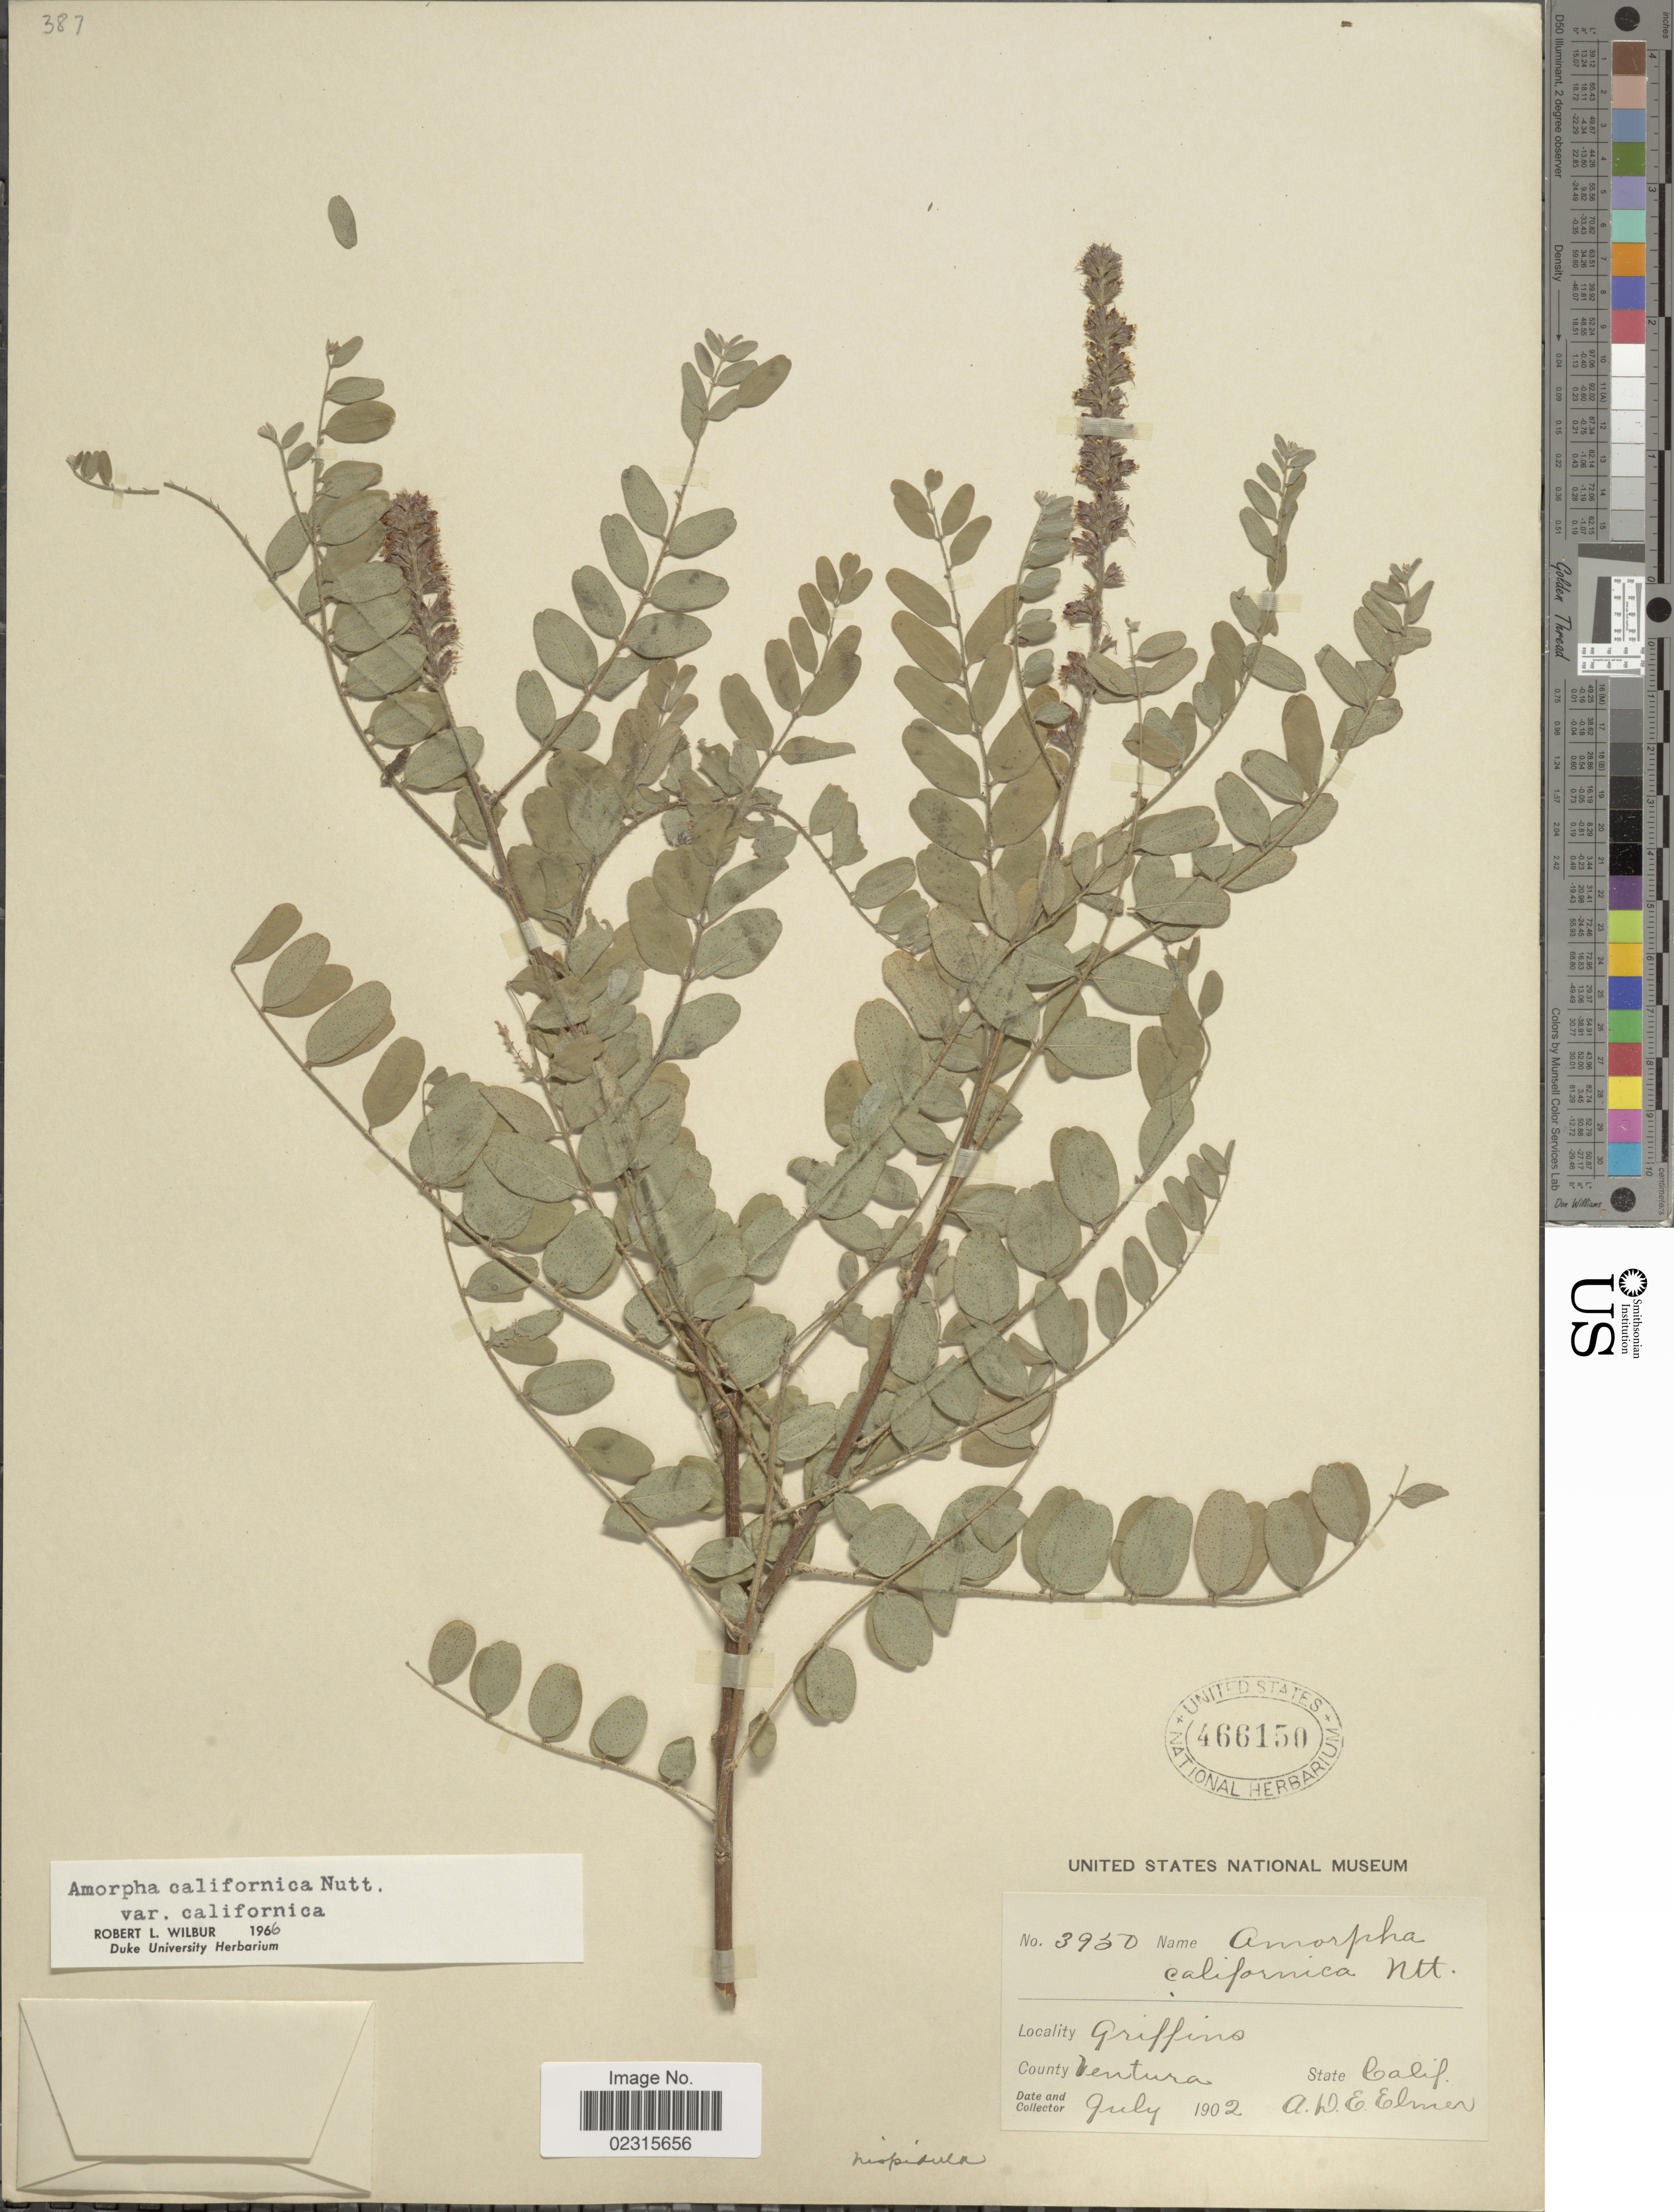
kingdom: Plantae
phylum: Tracheophyta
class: Magnoliopsida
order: Fabales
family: Fabaceae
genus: Amorpha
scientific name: Amorpha californica var. californica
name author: Nutt.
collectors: A. D. E. Elmer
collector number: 3950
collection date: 1902-07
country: United States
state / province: California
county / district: Ventura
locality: Griffins, County Ventura, State Calif.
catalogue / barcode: US 466150